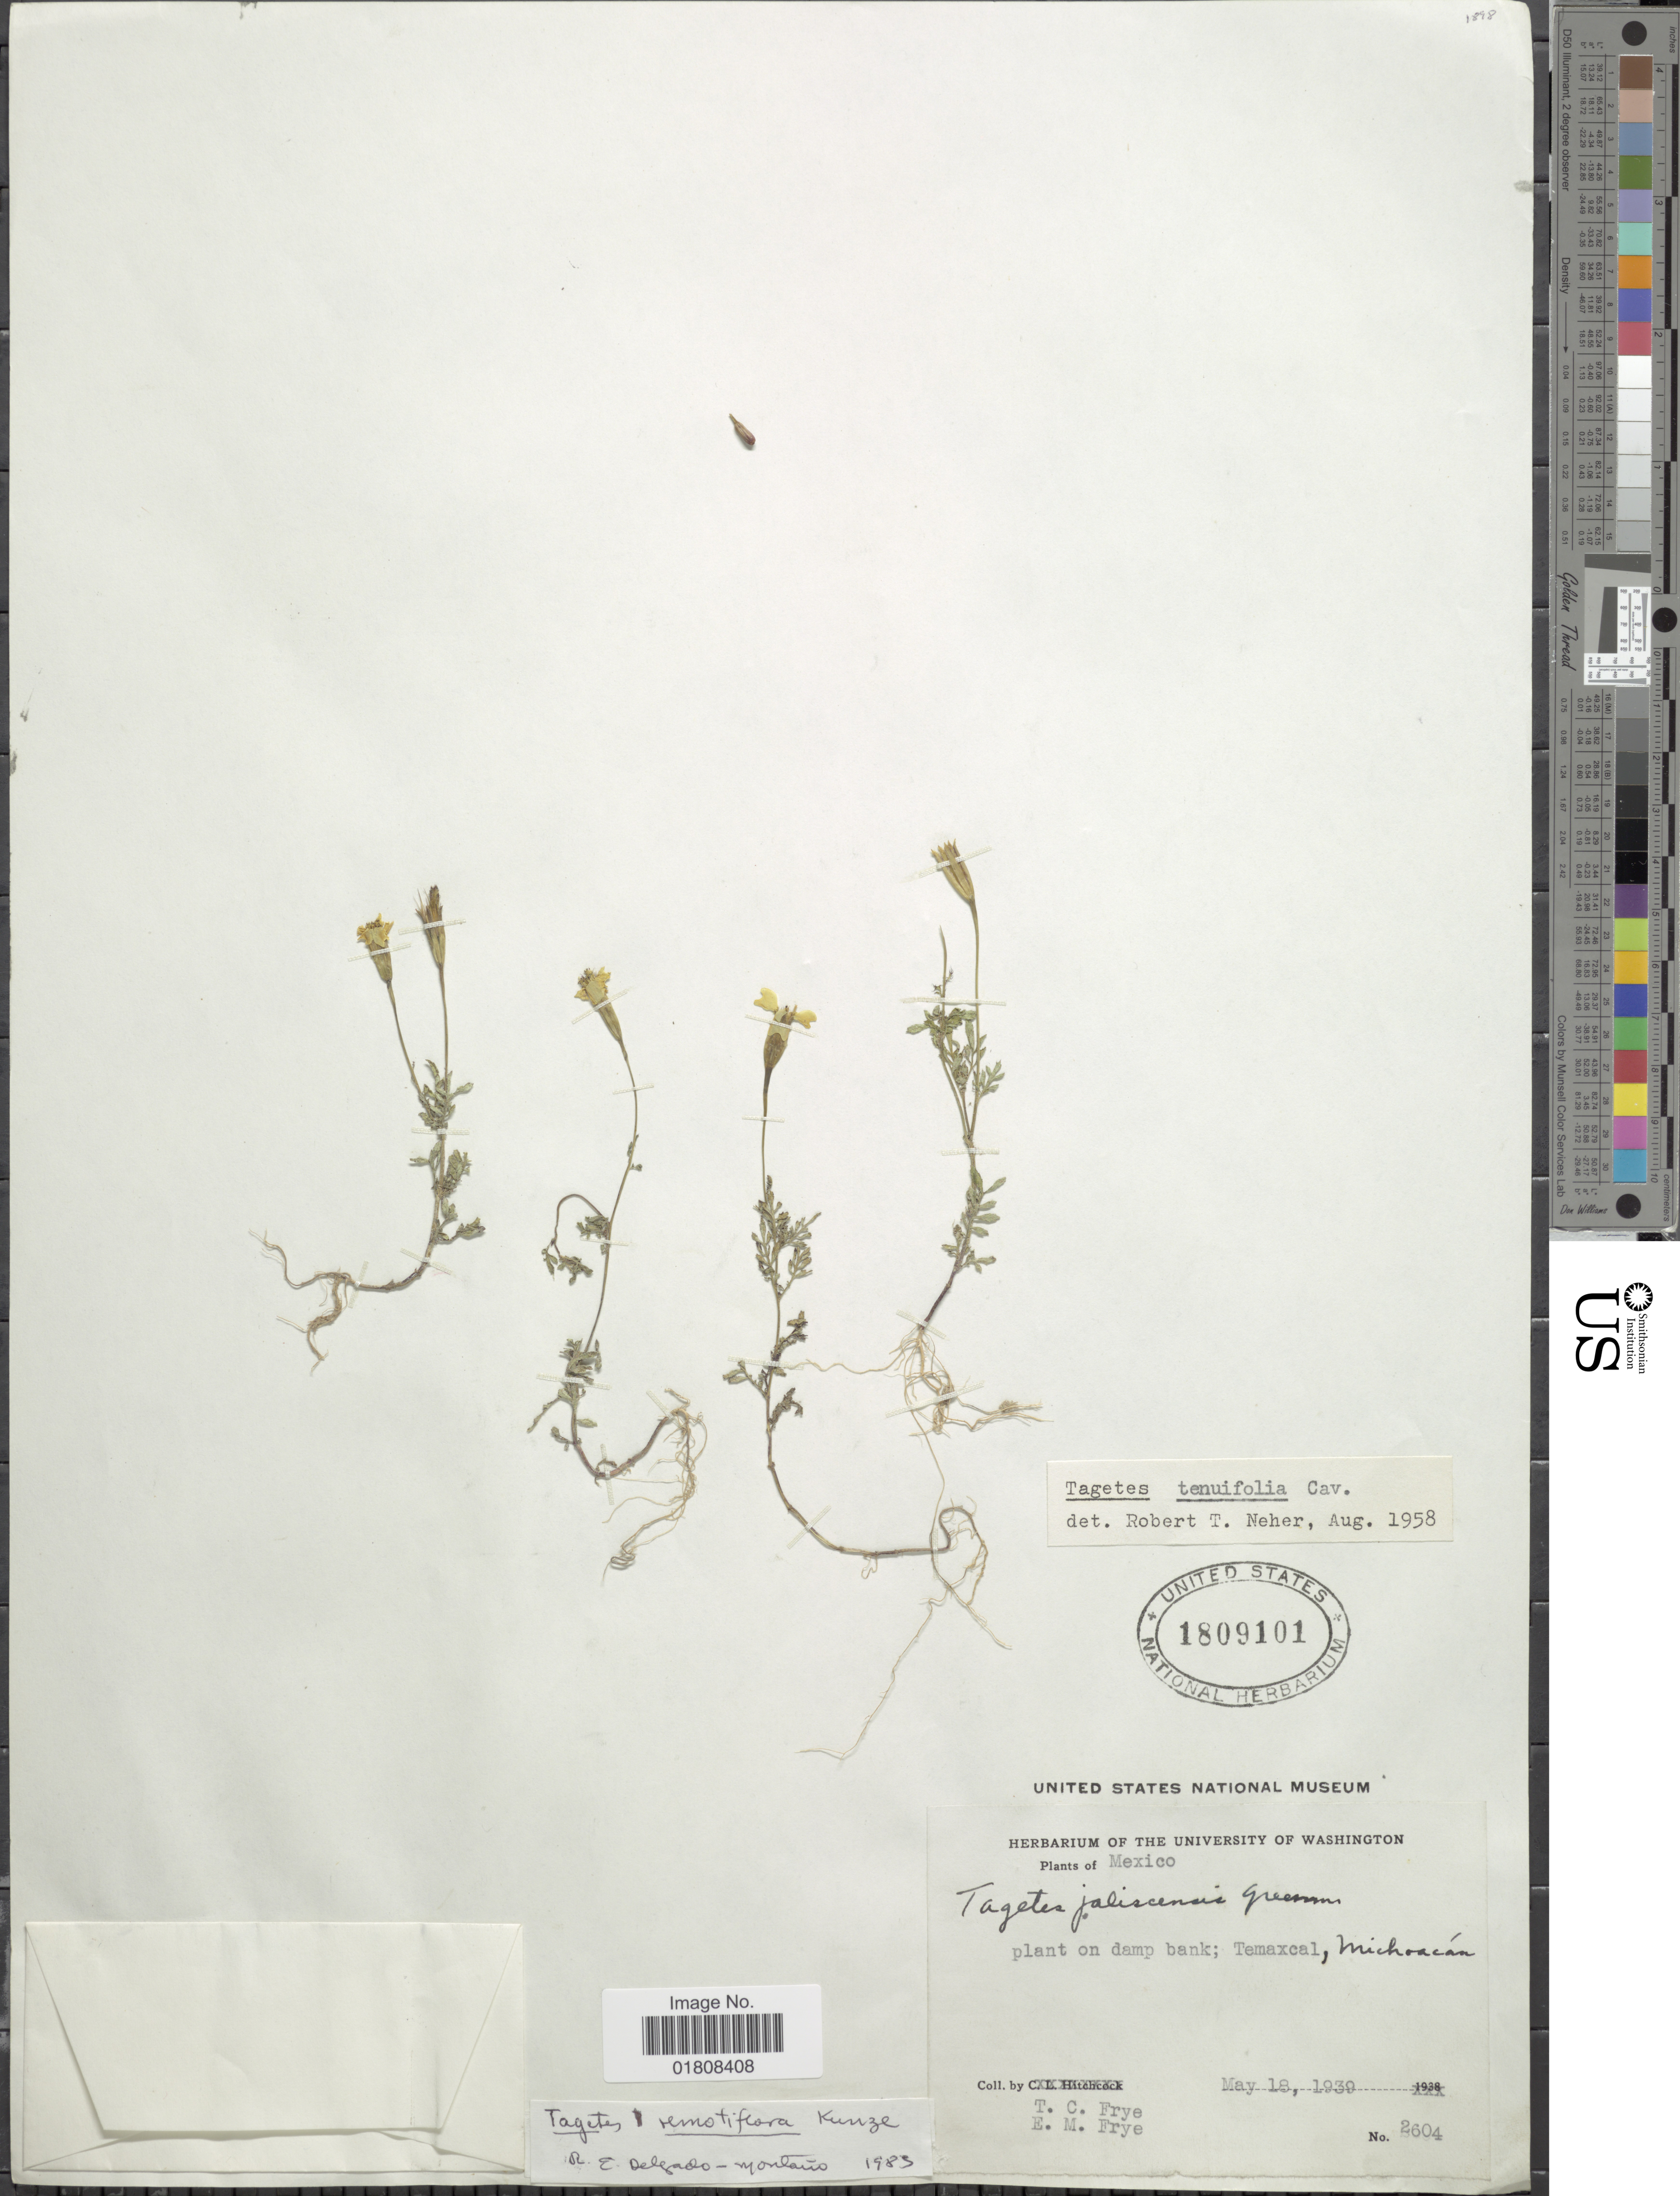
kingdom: Plantae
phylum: Tracheophyta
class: Magnoliopsida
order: Asterales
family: Asteraceae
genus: Tagetes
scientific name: Tagetes remotiflora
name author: Kunze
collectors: T. C. Frye & E. Frye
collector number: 2604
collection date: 1939-05-18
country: Mexico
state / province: Michoacán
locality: Temaxcal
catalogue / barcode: US 1809101